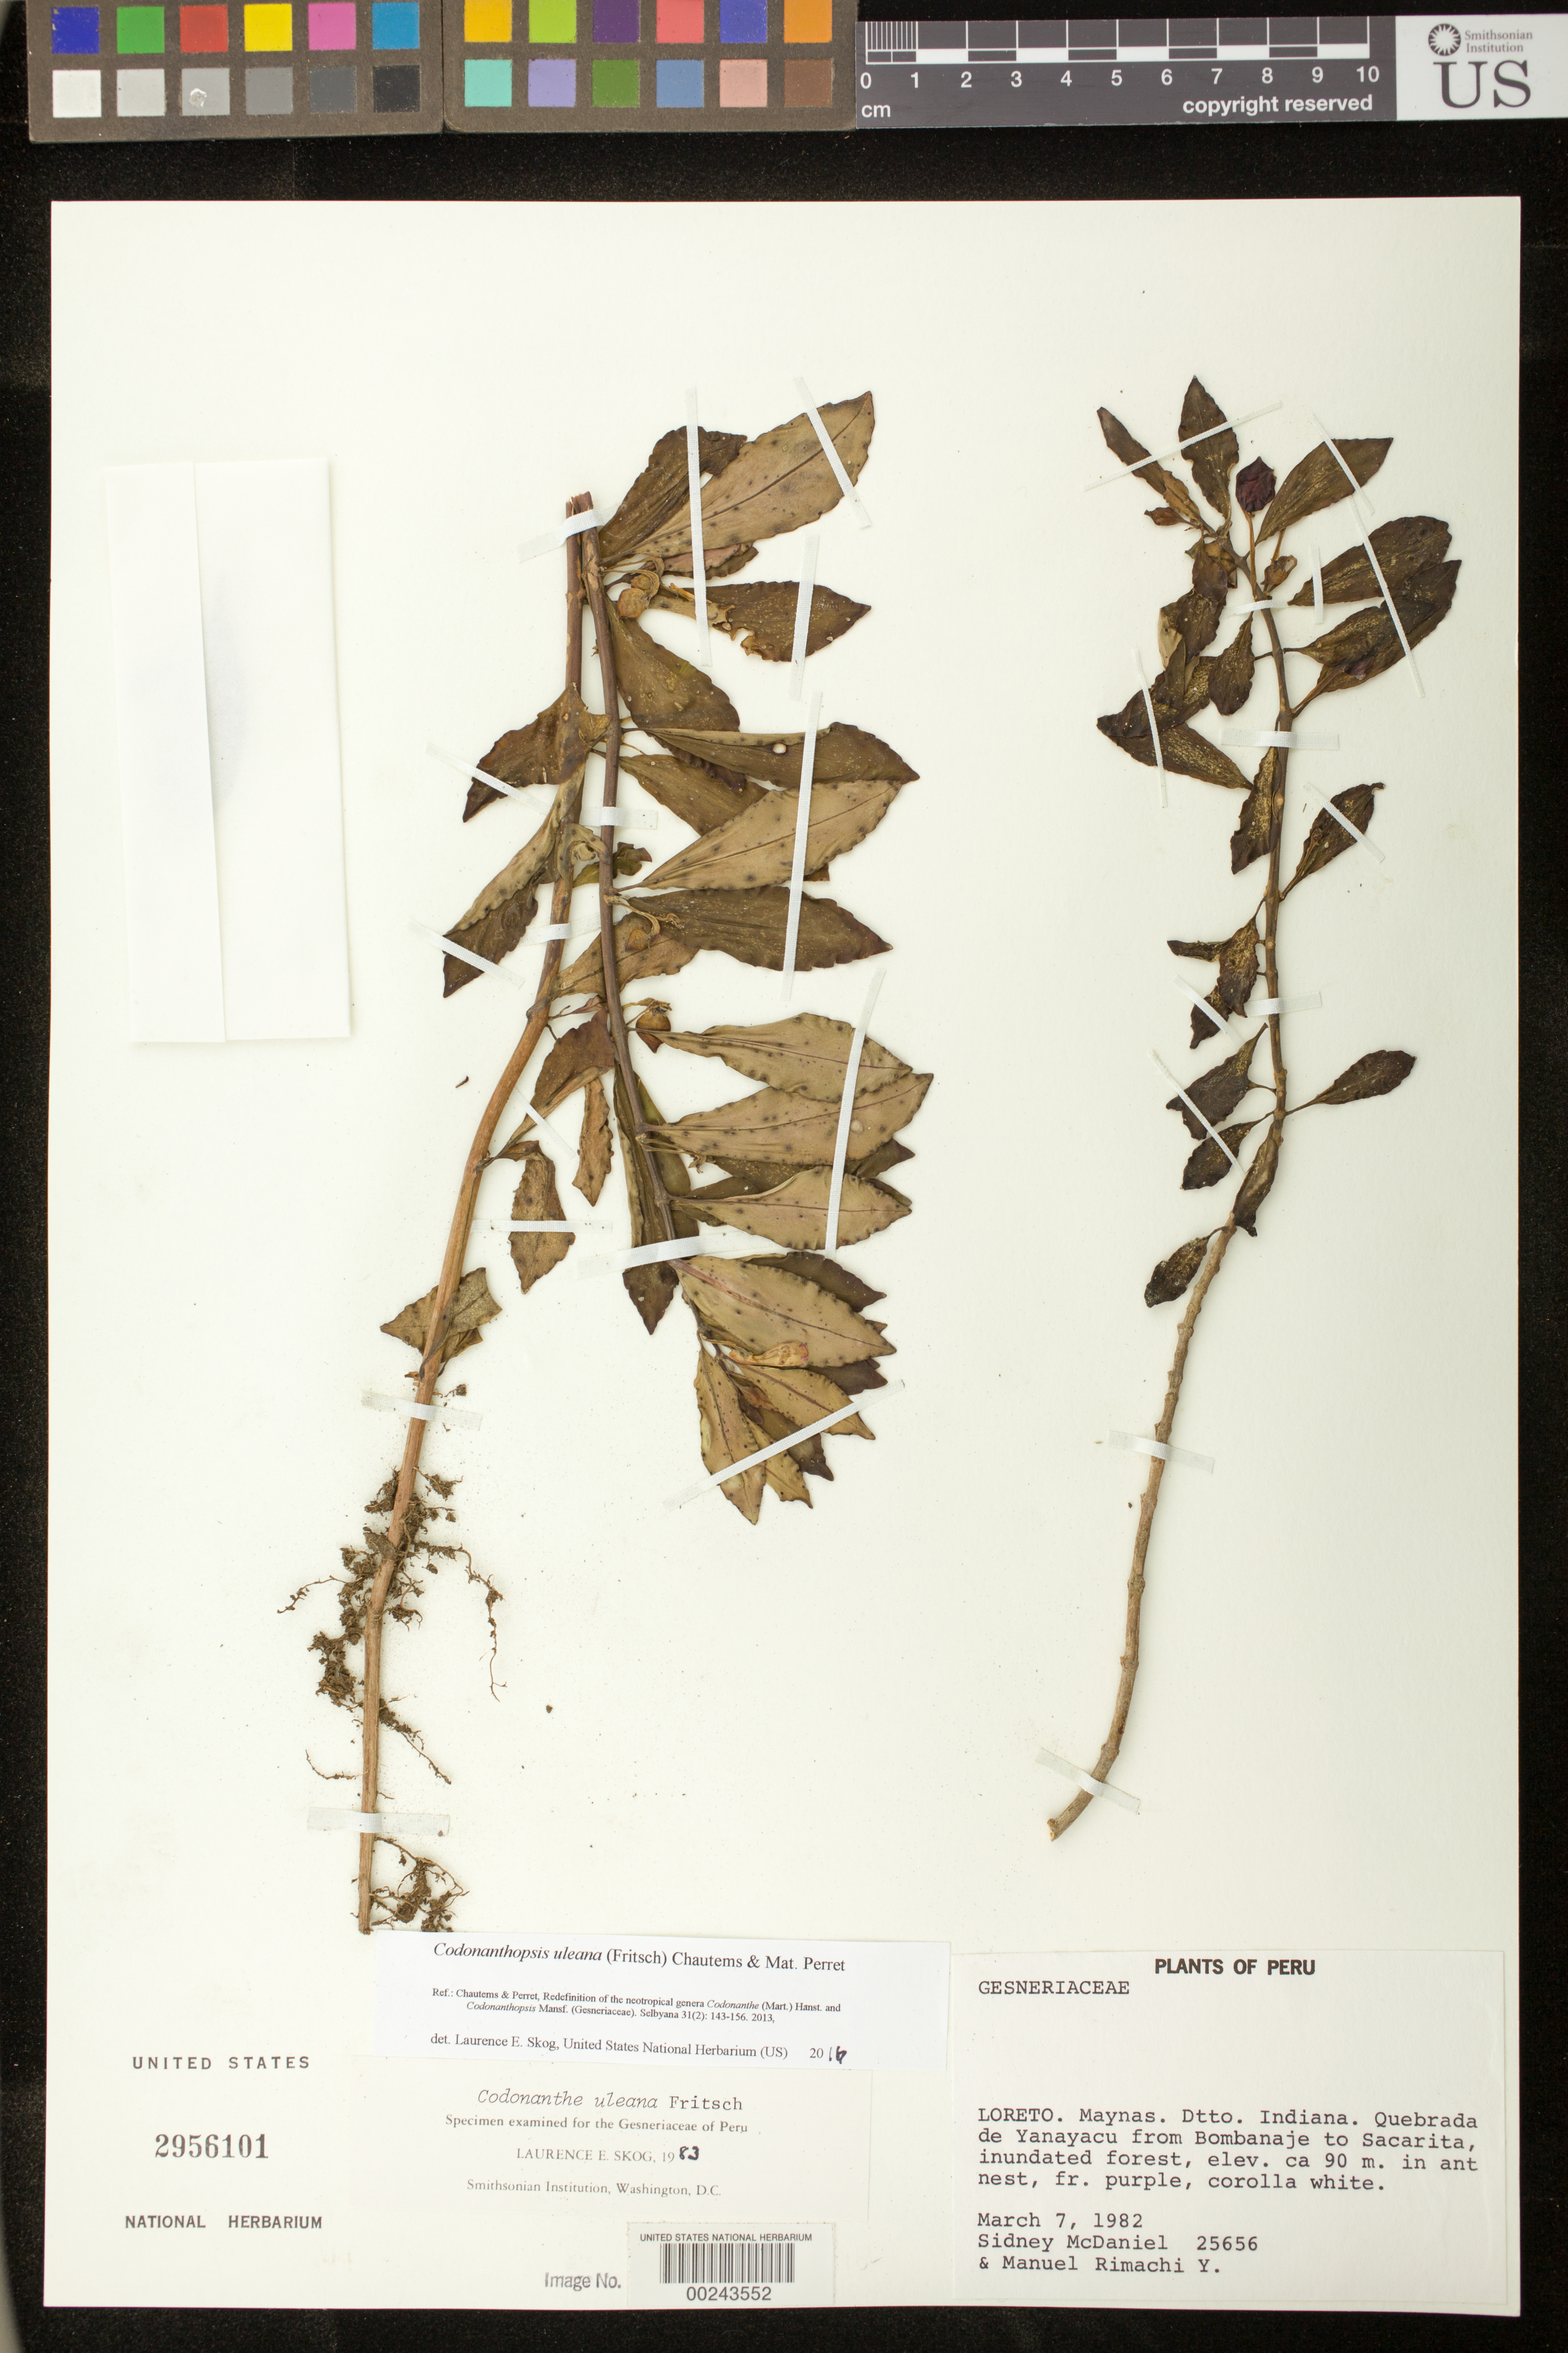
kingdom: Plantae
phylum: Tracheophyta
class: Magnoliopsida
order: Lamiales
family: Gesneriaceae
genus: Codonanthopsis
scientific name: Codonanthopsis uleana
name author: (Fritsch) Chautems & Mat.Perret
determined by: Skog, Laurence E.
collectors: S. McDaniel & M. Rimachi Y.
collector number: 25656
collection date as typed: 07 Mar 1982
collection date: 1982-03-07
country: Peru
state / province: Loreto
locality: Prov. Maynas, Dtto. Indiana, Quebrada de Yanayacu from Bombanaje to Sacarita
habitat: Inundated forest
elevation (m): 90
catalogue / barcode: US 2956101